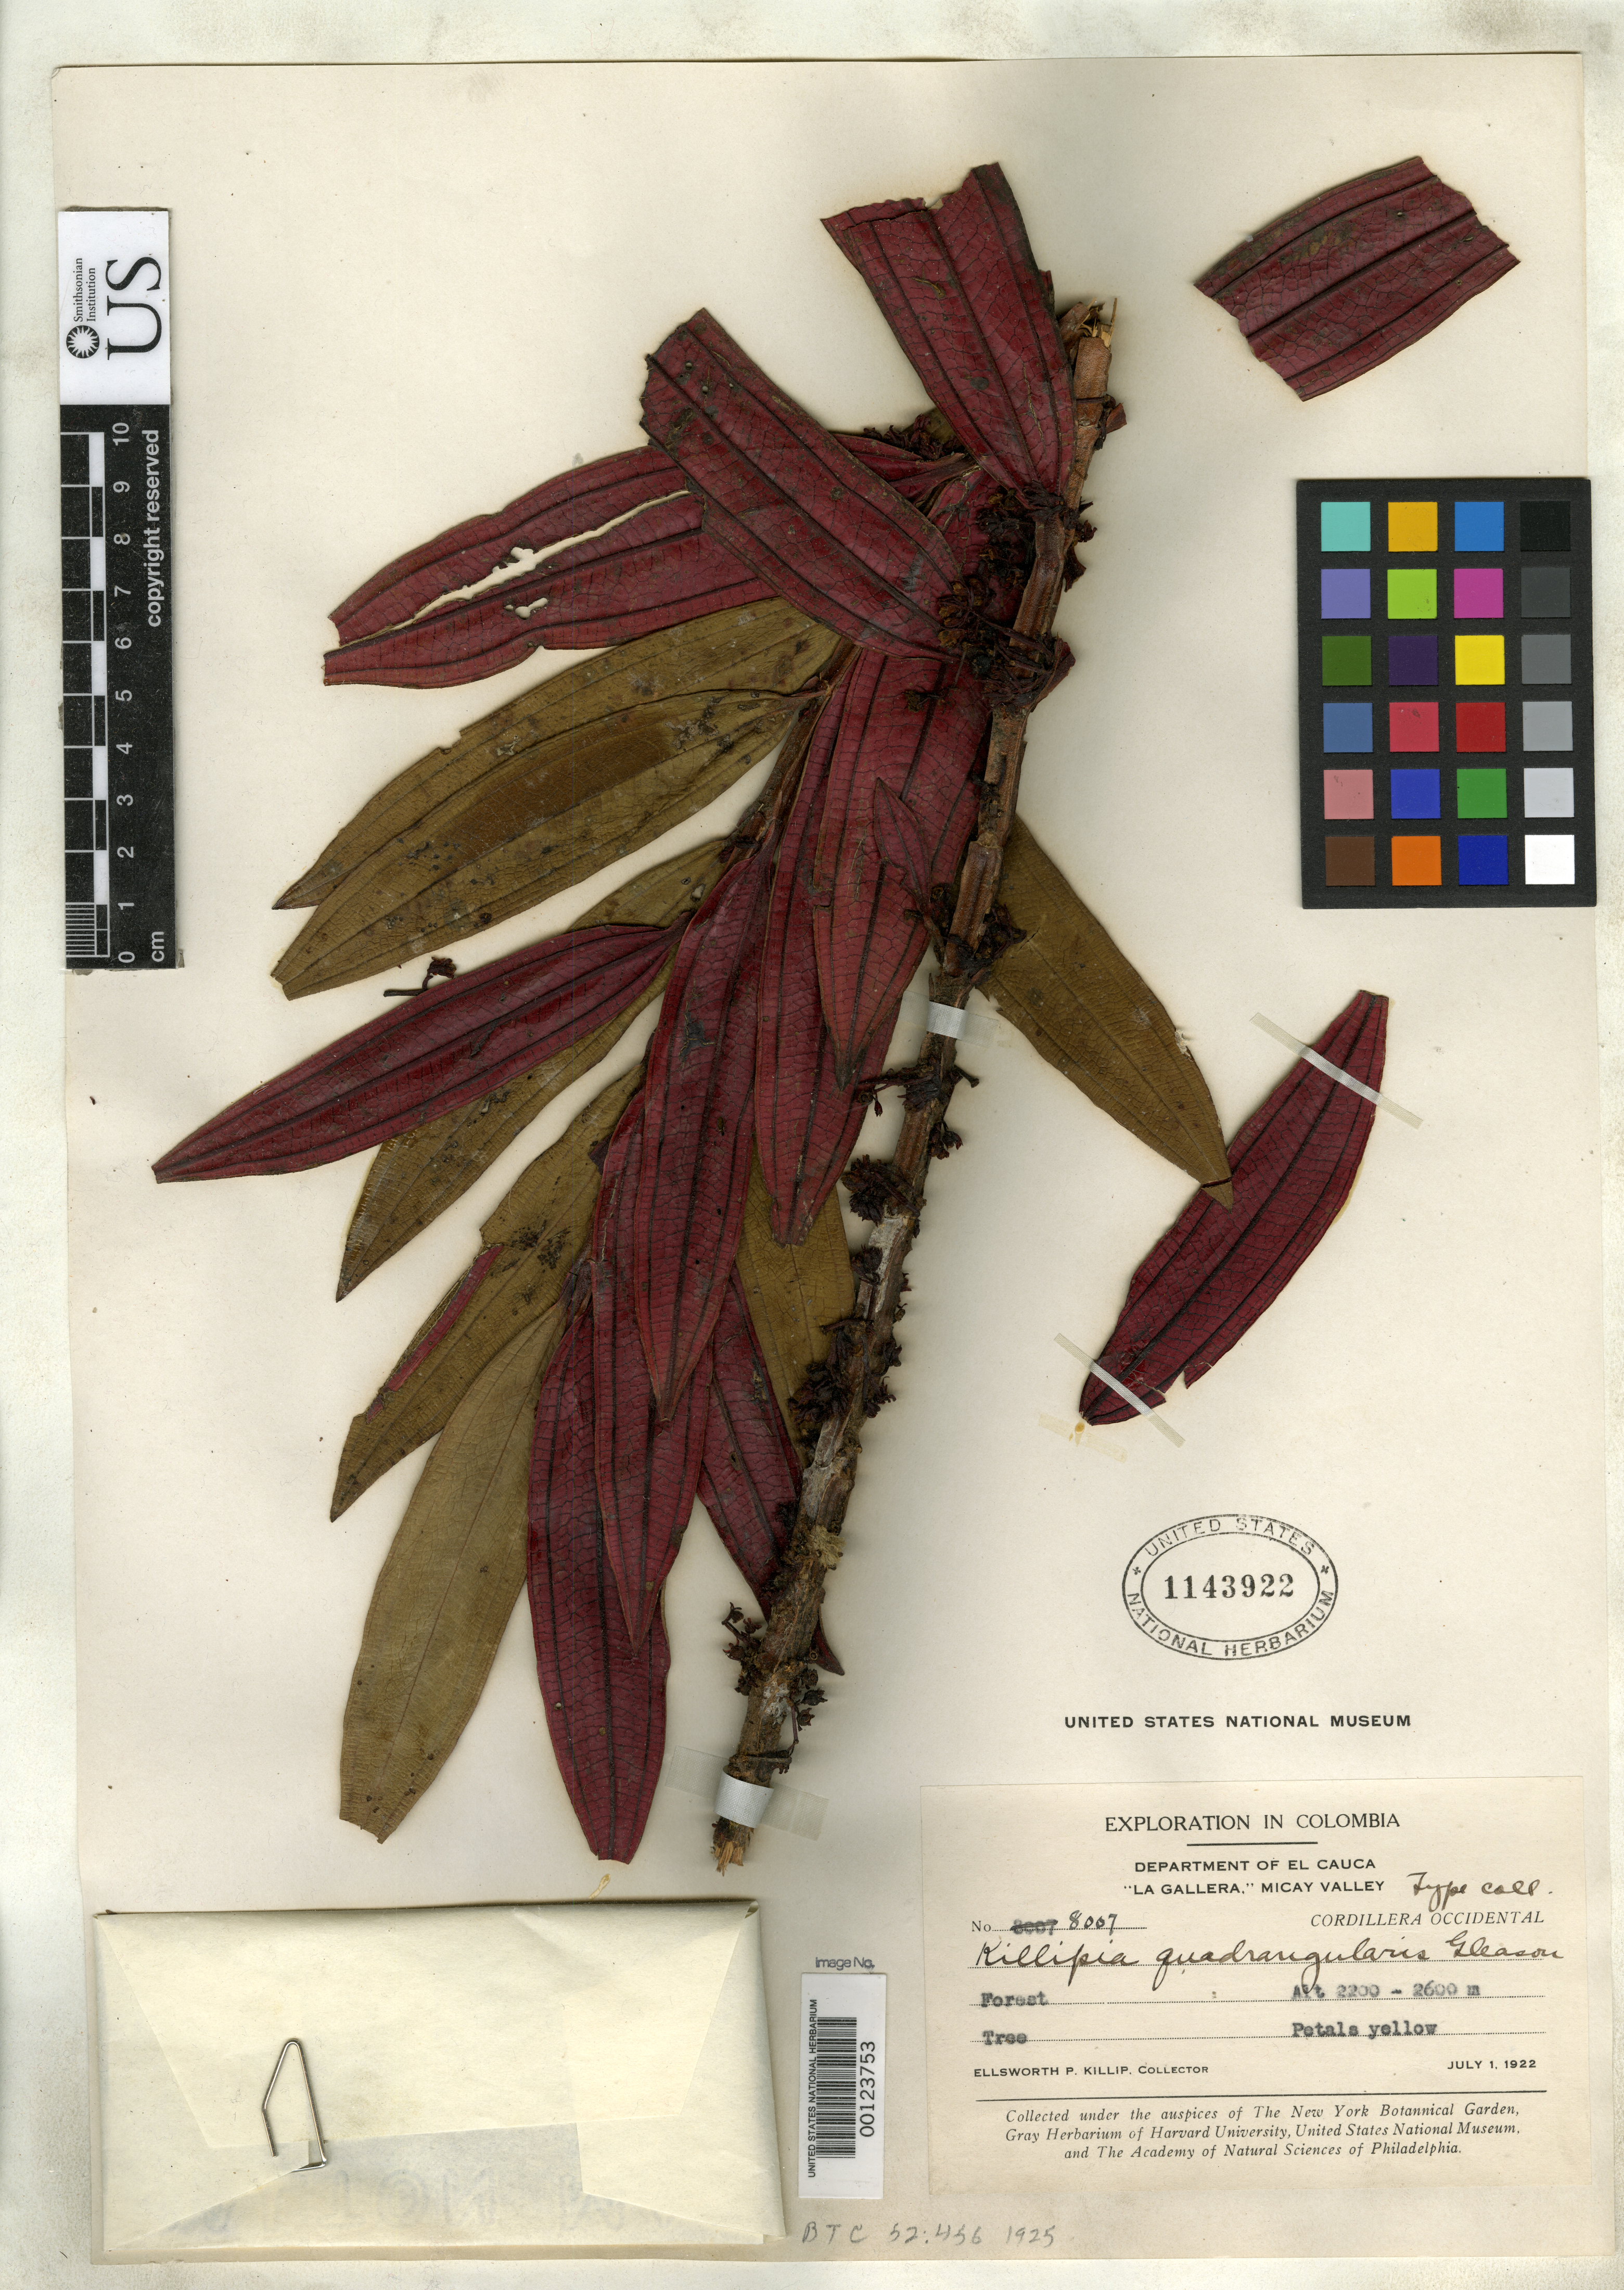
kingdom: Plantae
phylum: Tracheophyta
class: Magnoliopsida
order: Myrtales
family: Melastomataceae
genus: Killipia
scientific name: Killipia quadrangularis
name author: Gleason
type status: Isotype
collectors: E. P. Killip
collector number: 8007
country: Colombia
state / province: Cauca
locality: La Gallera, Micay Valley.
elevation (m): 2200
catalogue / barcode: US 1143922